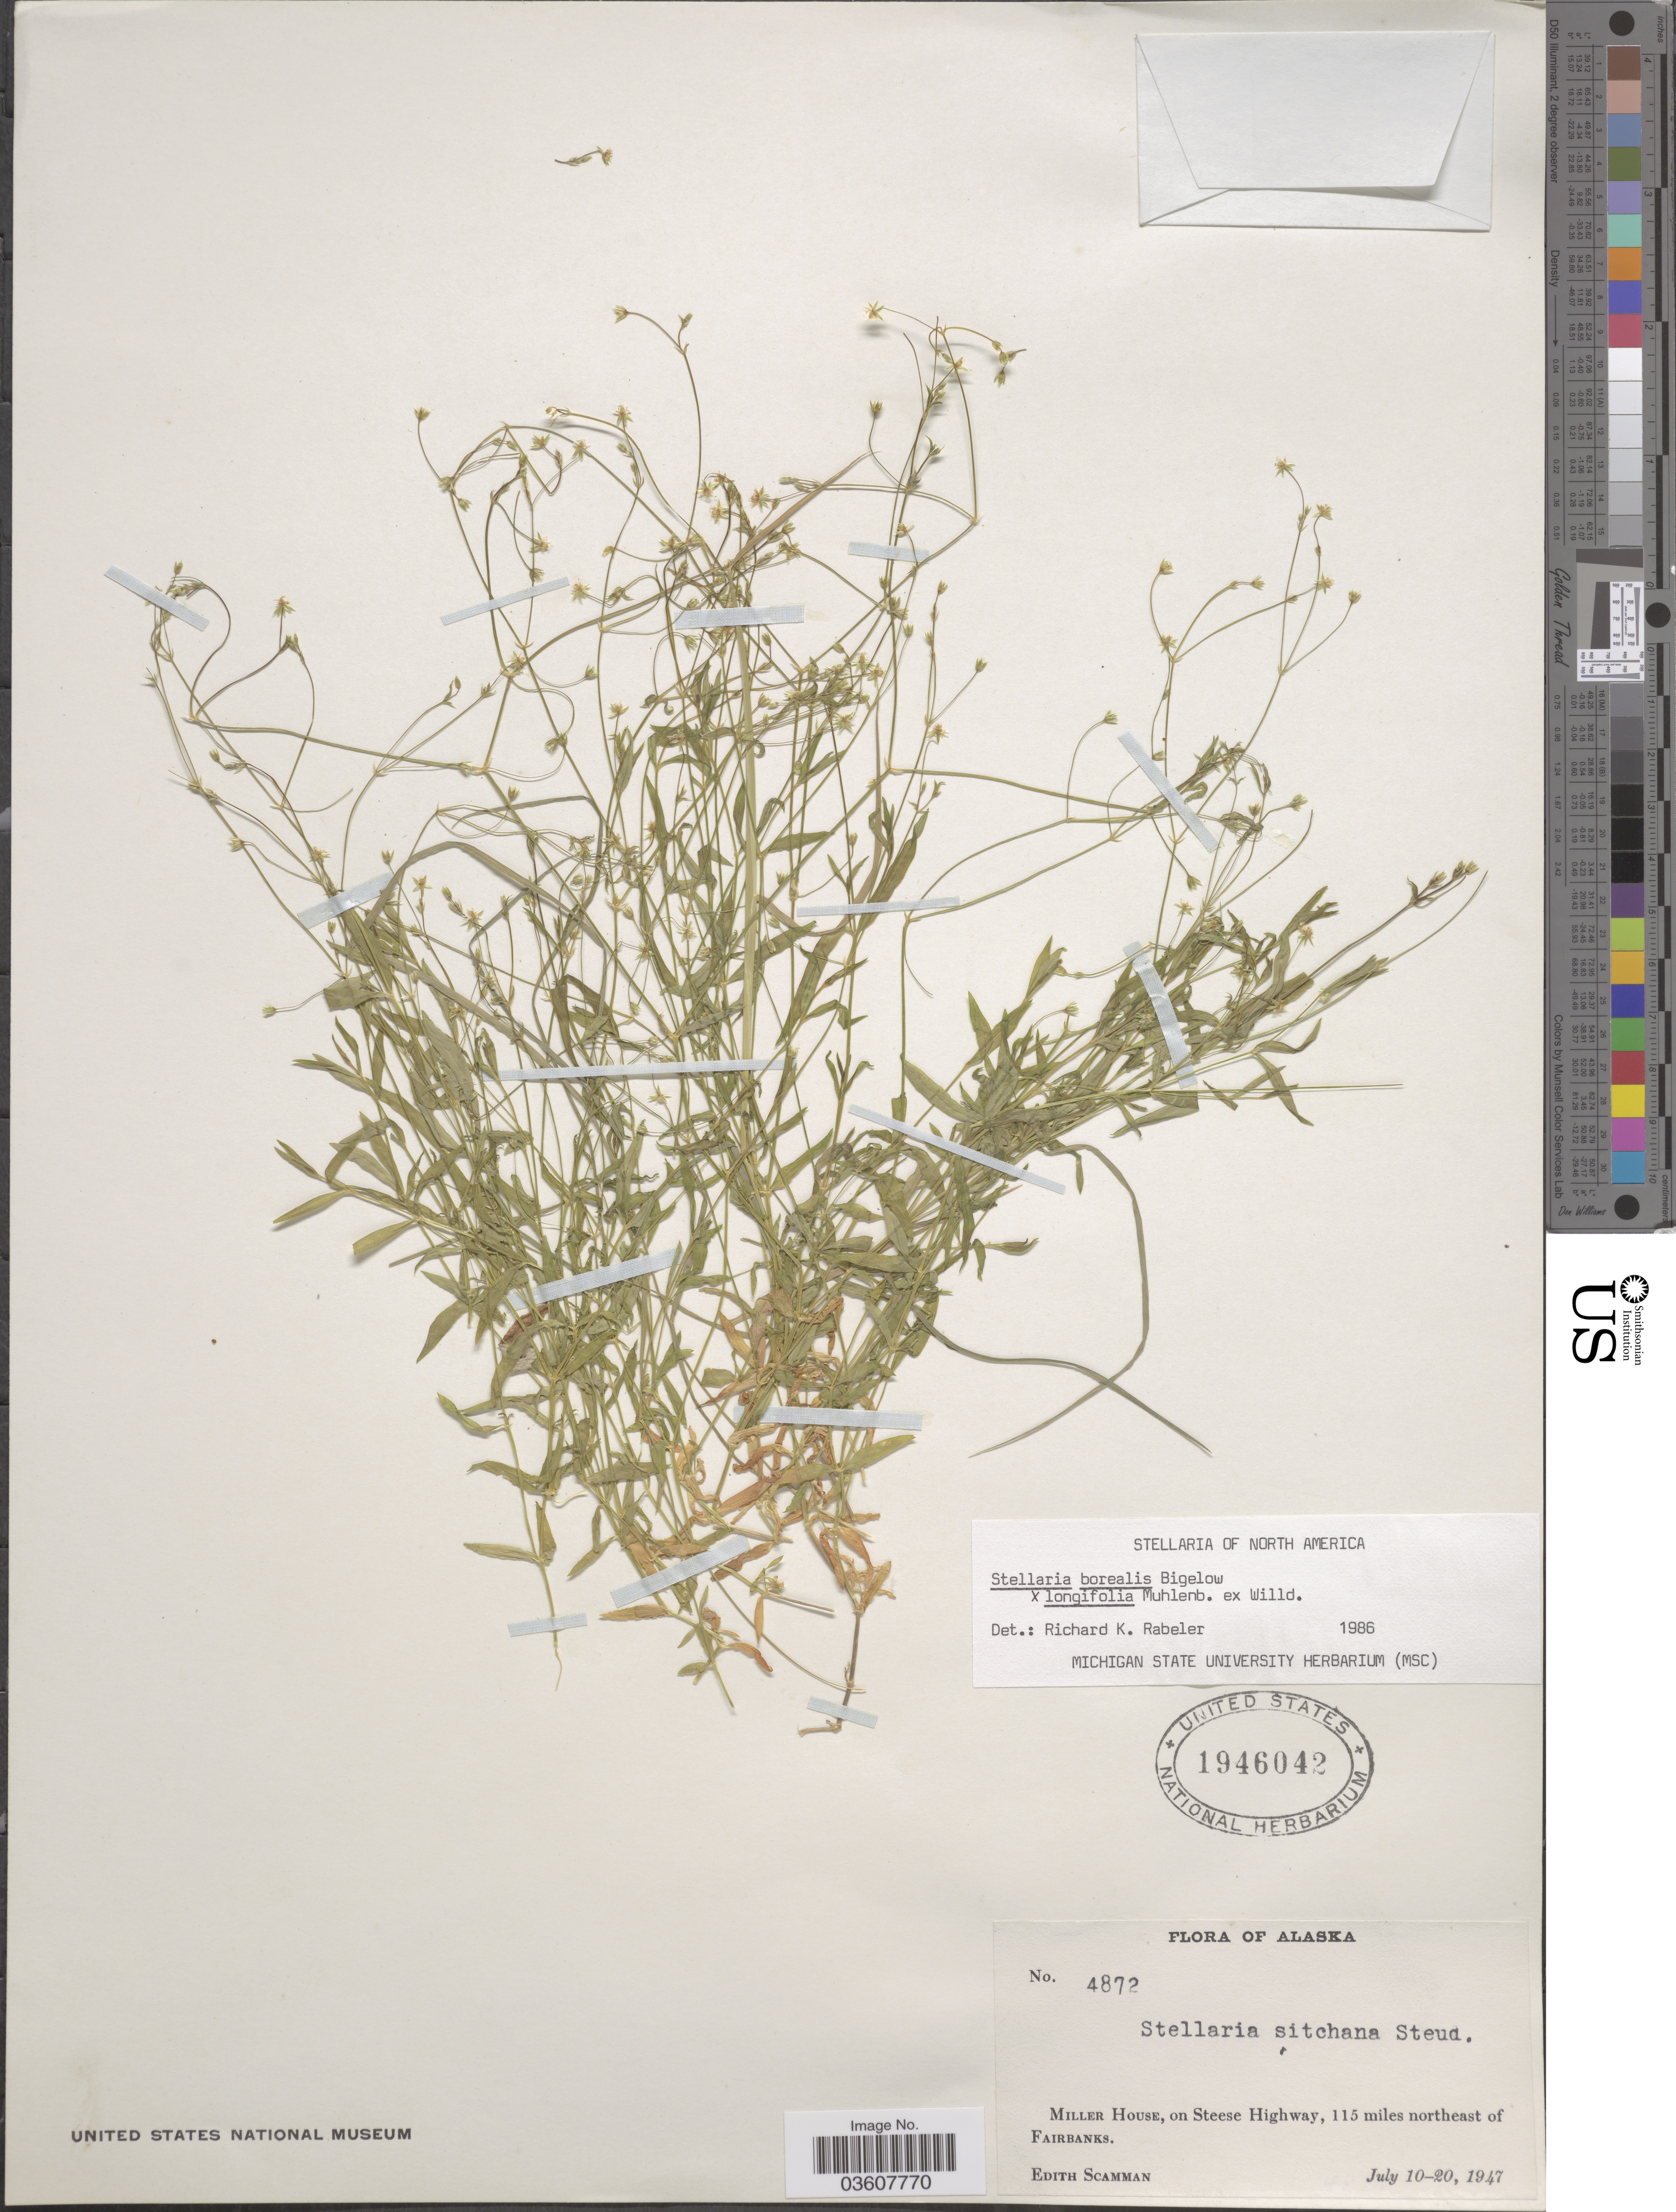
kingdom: Plantae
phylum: Tracheophyta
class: Magnoliopsida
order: Caryophyllales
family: Caryophyllaceae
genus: Stellaria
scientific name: Stellaria borealis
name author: Bigelow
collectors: E. Scamman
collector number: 4872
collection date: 1947-07-10/1947-07-20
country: United States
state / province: Alaska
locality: Miller House, on Steese Highway, 115 miles northeast of Fairbanks.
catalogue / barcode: US 1946042